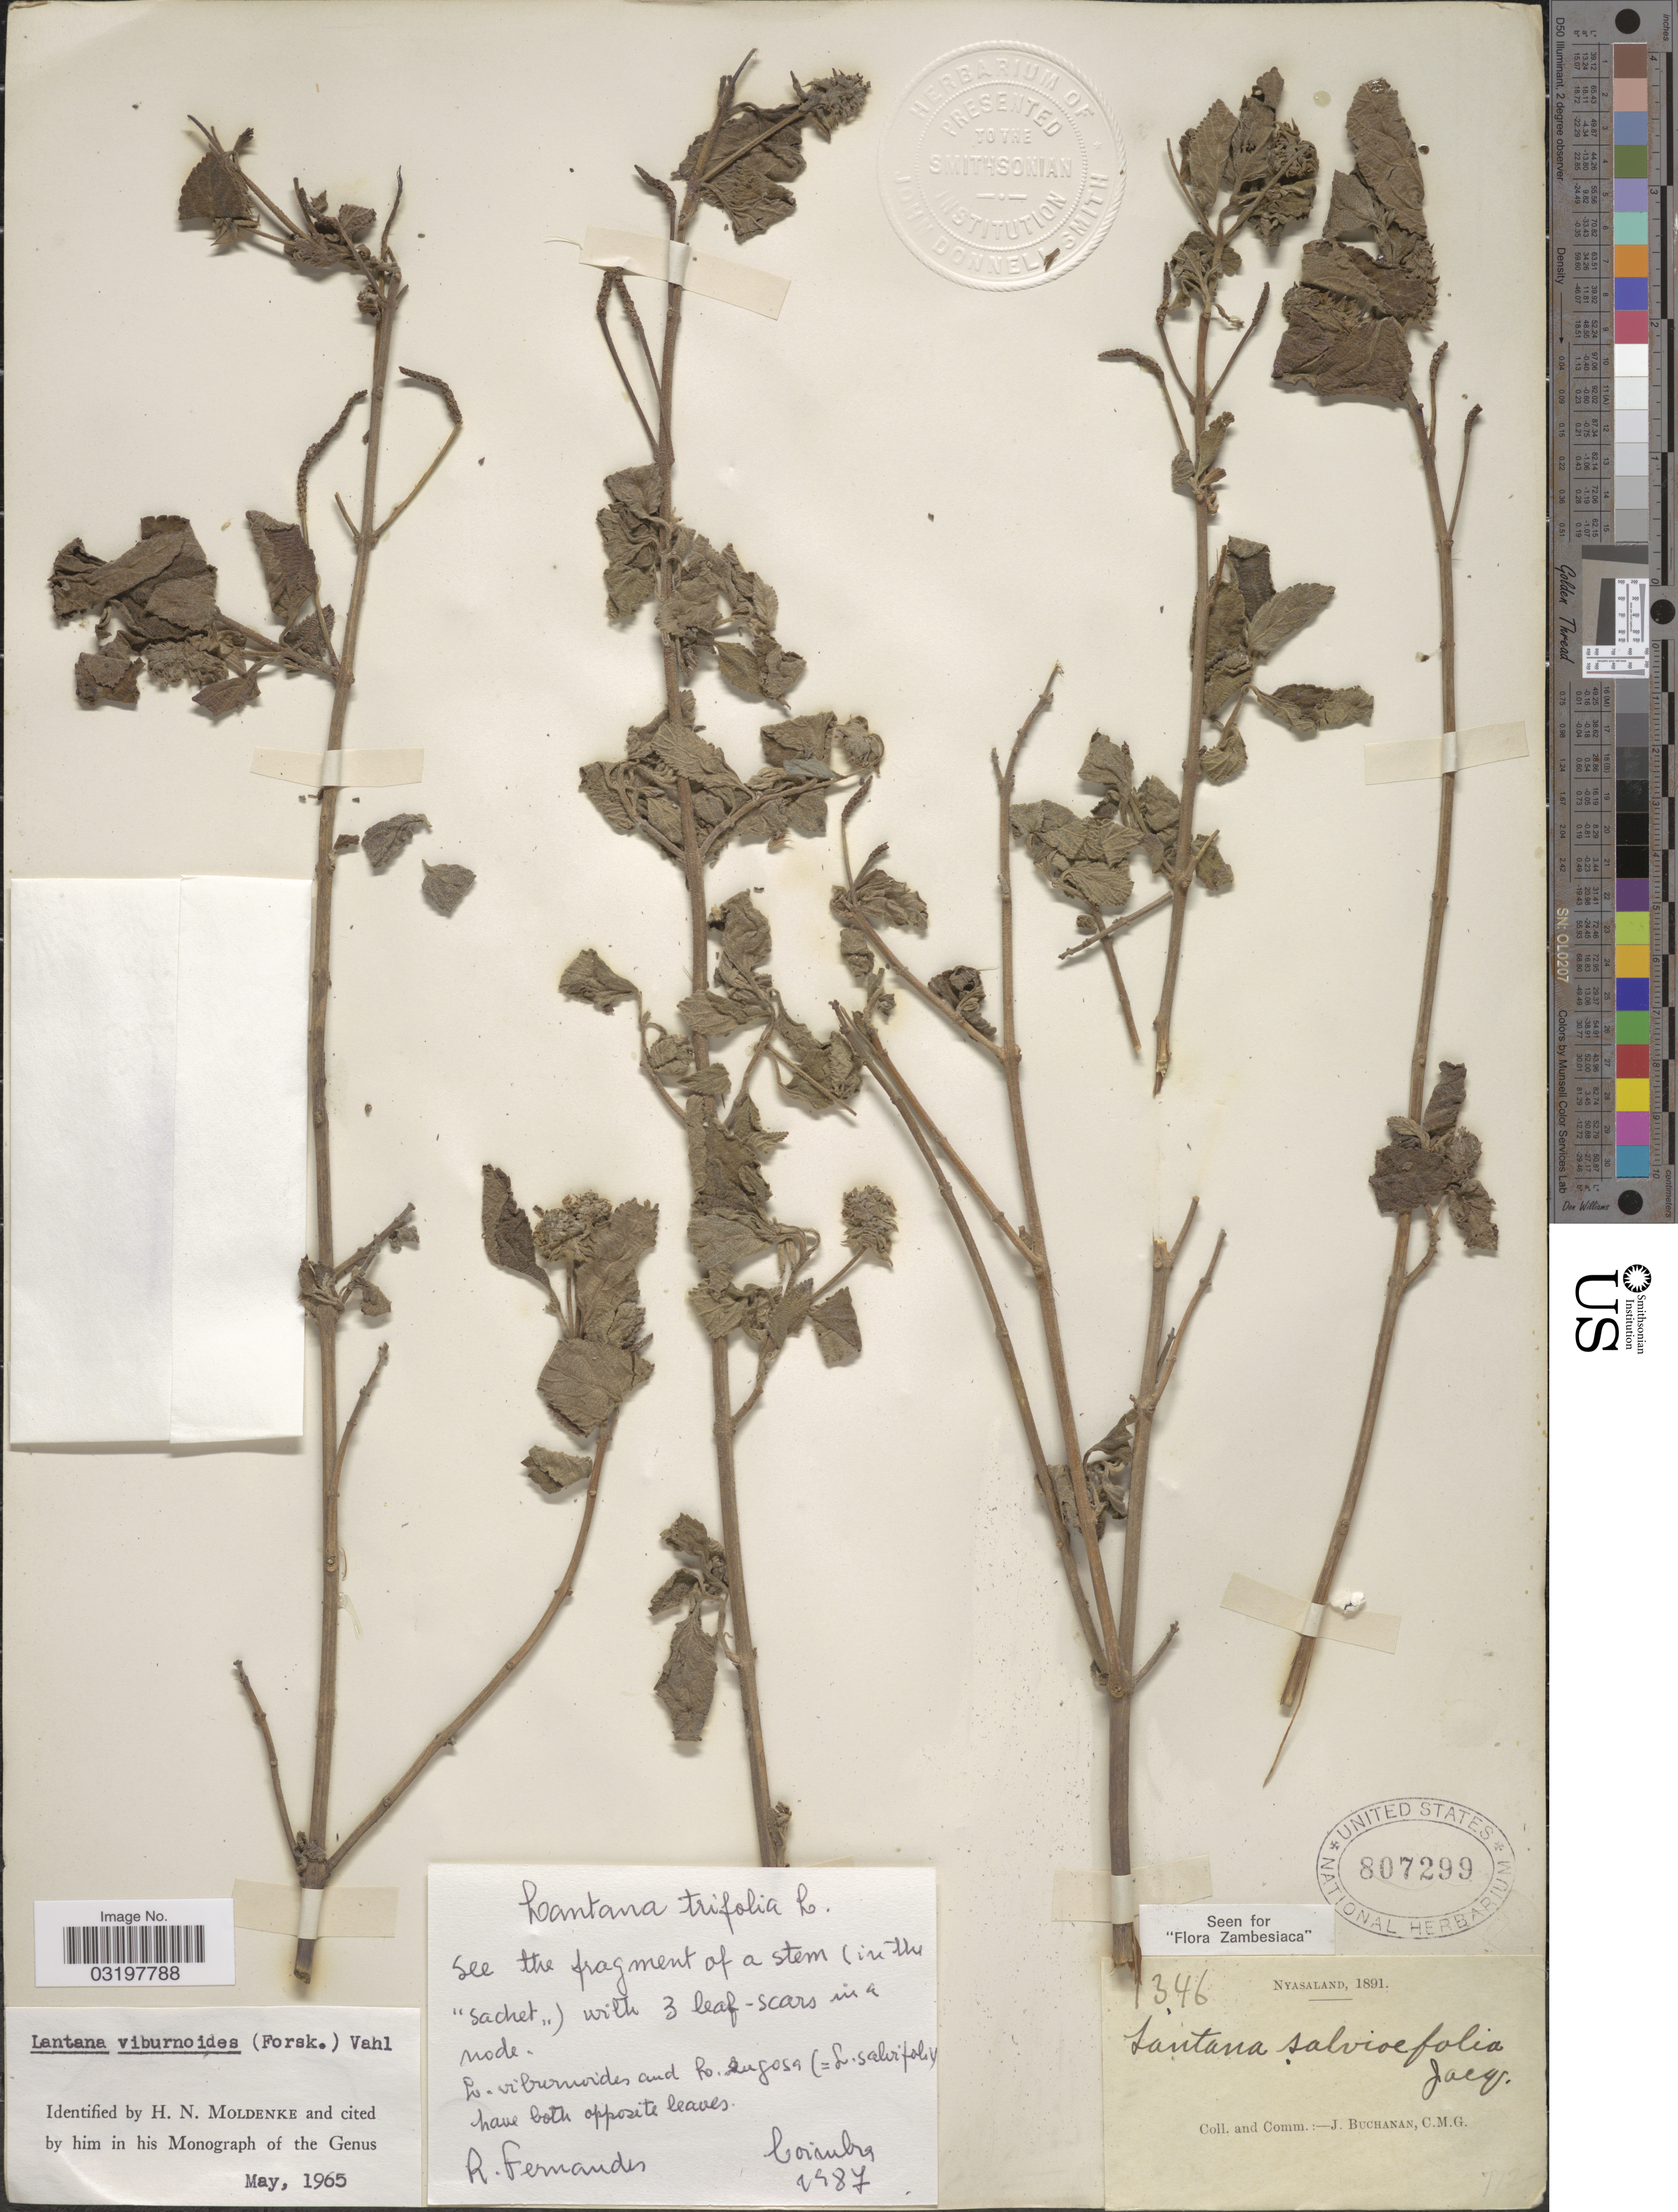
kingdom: Plantae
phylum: Tracheophyta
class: Magnoliopsida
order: Lamiales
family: Verbenaceae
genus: Lantana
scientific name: Lantana trifolia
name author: L.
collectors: J. Buchanan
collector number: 1346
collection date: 1891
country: Malawi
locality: Nyasaland.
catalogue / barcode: US 807299